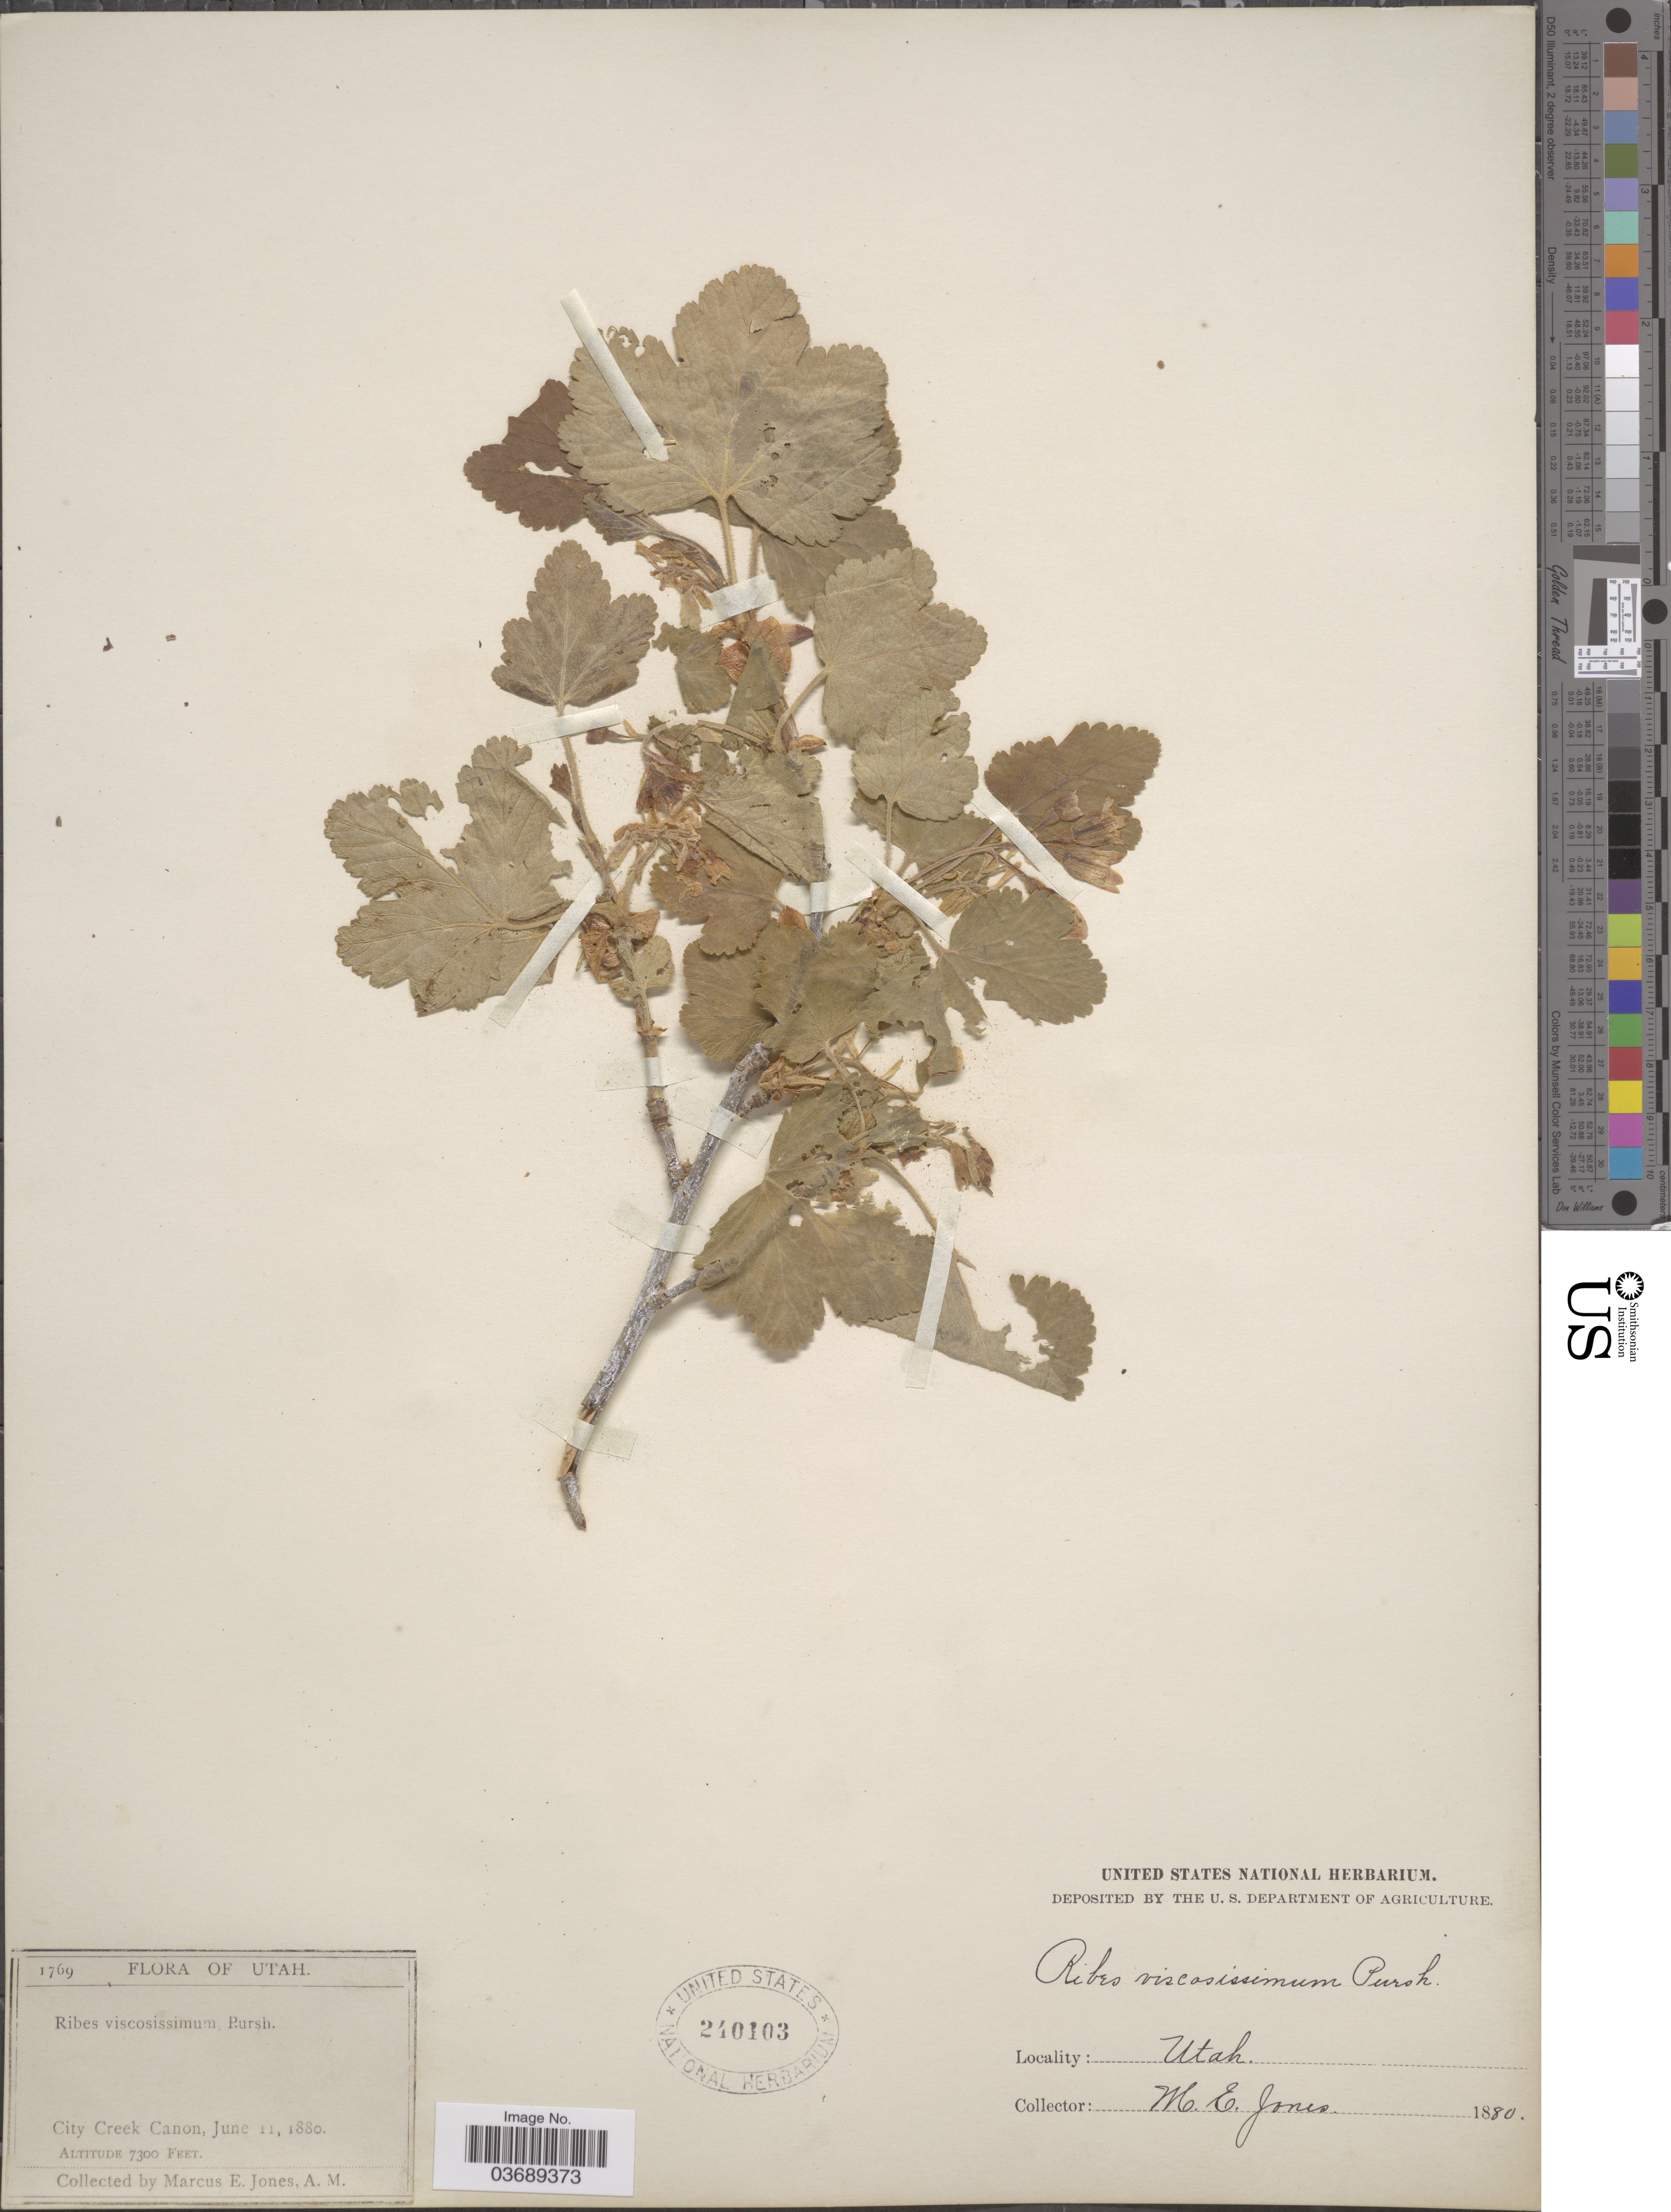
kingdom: Plantae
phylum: Tracheophyta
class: Magnoliopsida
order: Saxifragales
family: Grossulariaceae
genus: Ribes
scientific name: Ribes viscosissimum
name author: Pursh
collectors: M. E. Jones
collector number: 1769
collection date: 1880-06-11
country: United States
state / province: Utah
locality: City Creek Canon.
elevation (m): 2225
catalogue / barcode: US 240103